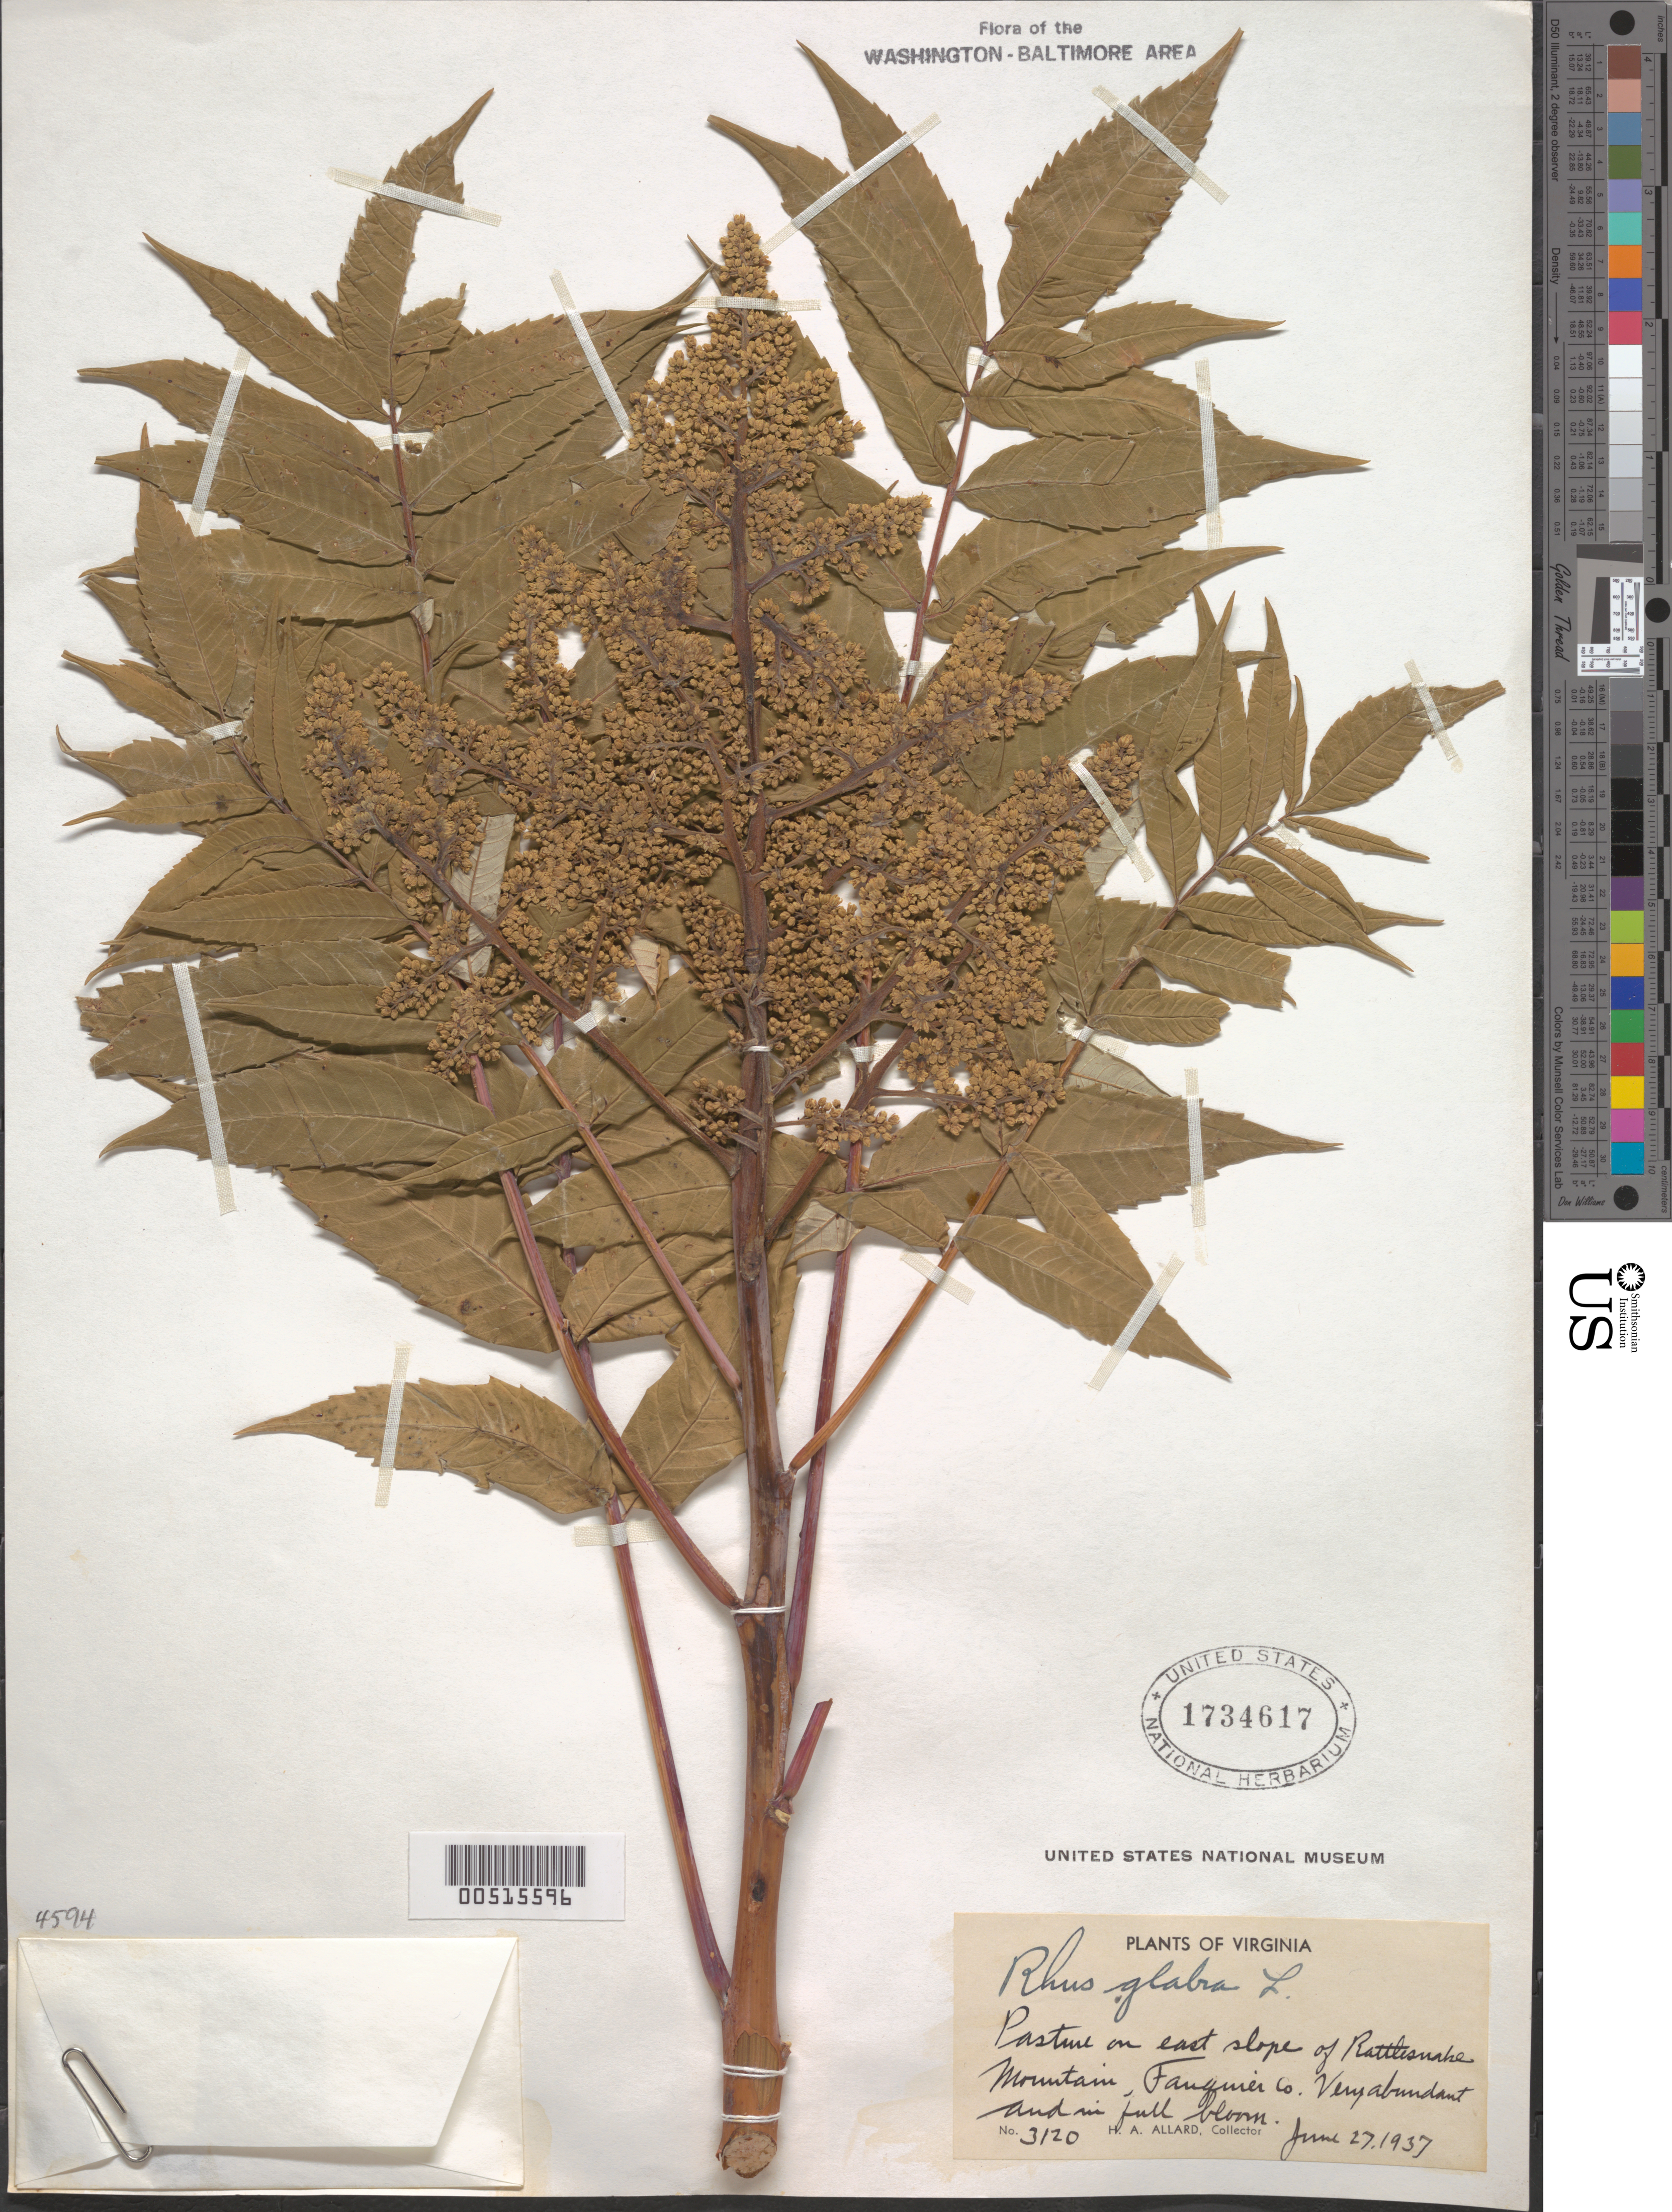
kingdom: Plantae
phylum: Tracheophyta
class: Magnoliopsida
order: Sapindales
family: Anacardiaceae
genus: Rhus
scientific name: Rhus glabra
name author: L.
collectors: H. A. Allard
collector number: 3120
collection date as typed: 27 Jun 1937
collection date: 1937-06-27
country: United States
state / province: Virginia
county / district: Fauquier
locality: Rattlesnake Mt., east slope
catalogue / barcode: US 1734617